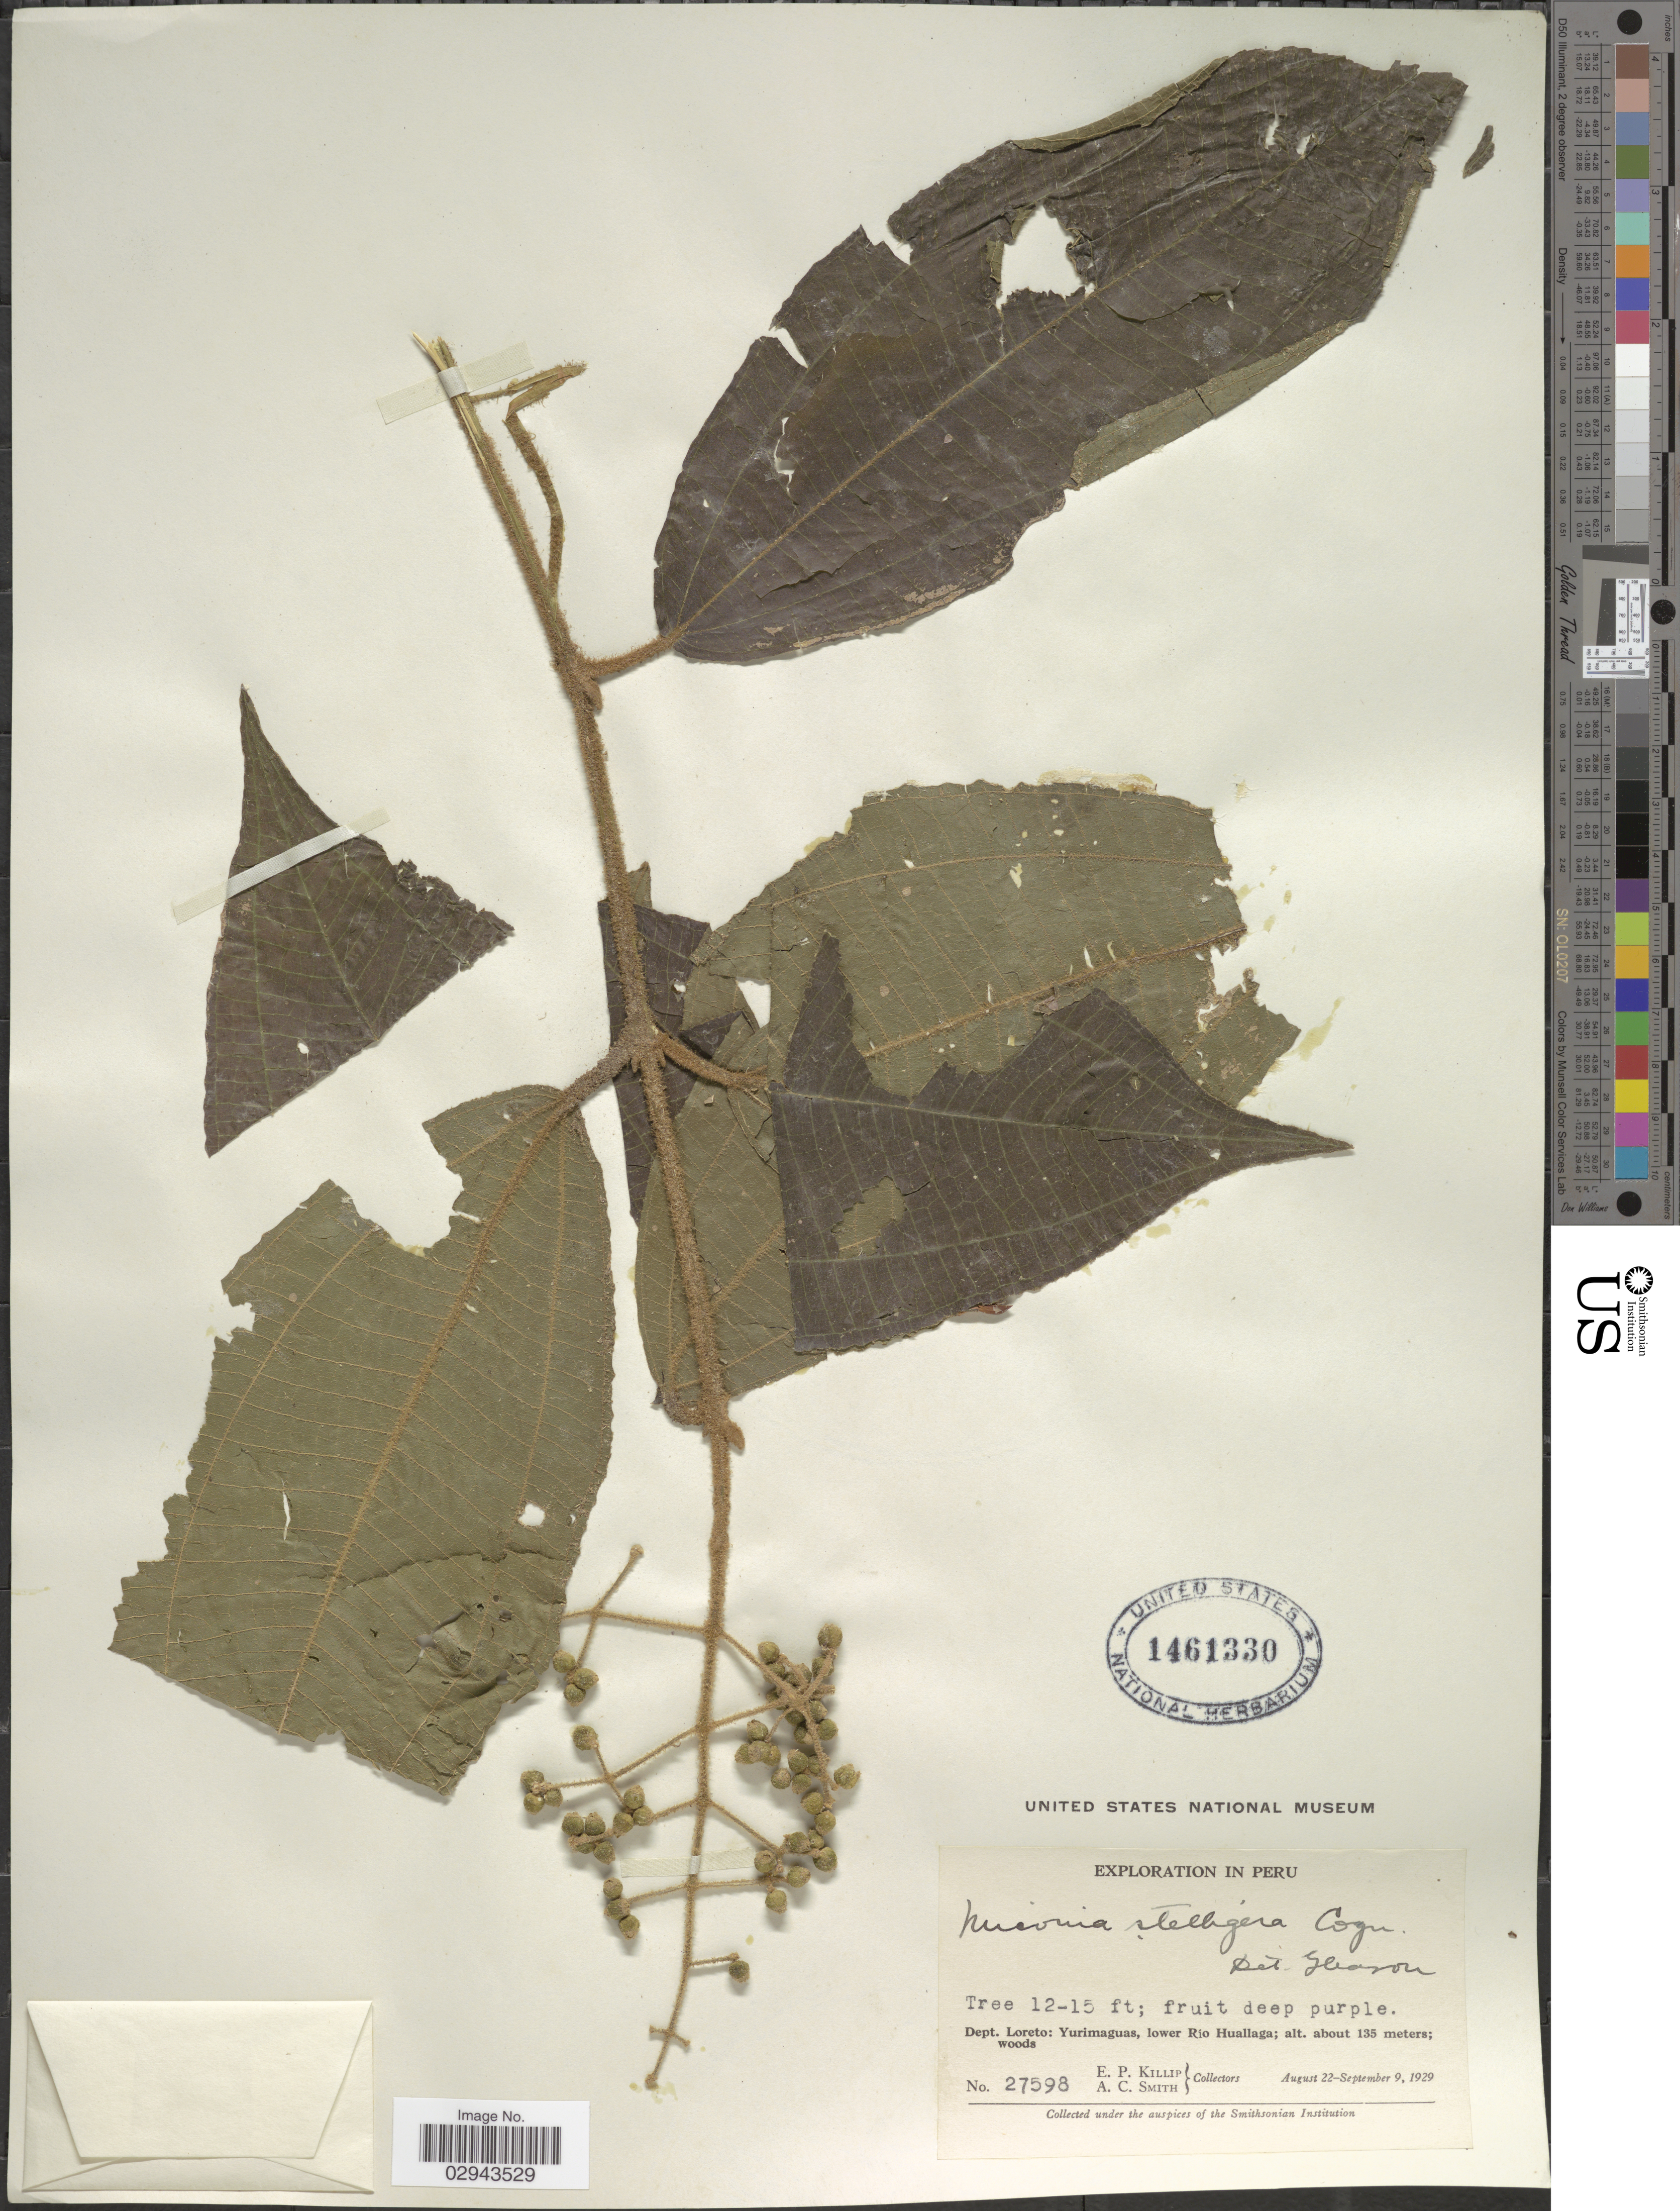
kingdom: Plantae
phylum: Tracheophyta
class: Magnoliopsida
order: Myrtales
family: Melastomataceae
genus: Miconia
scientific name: Miconia stelligera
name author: Cogn.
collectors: E. P. Killip & A. C. Smith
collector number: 27598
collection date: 1929-08-22/1929-09-09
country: Peru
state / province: Loreto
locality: Dept. Loreto: Yurimaguas, lower Río Huallaga.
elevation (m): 135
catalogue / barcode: US 1461330